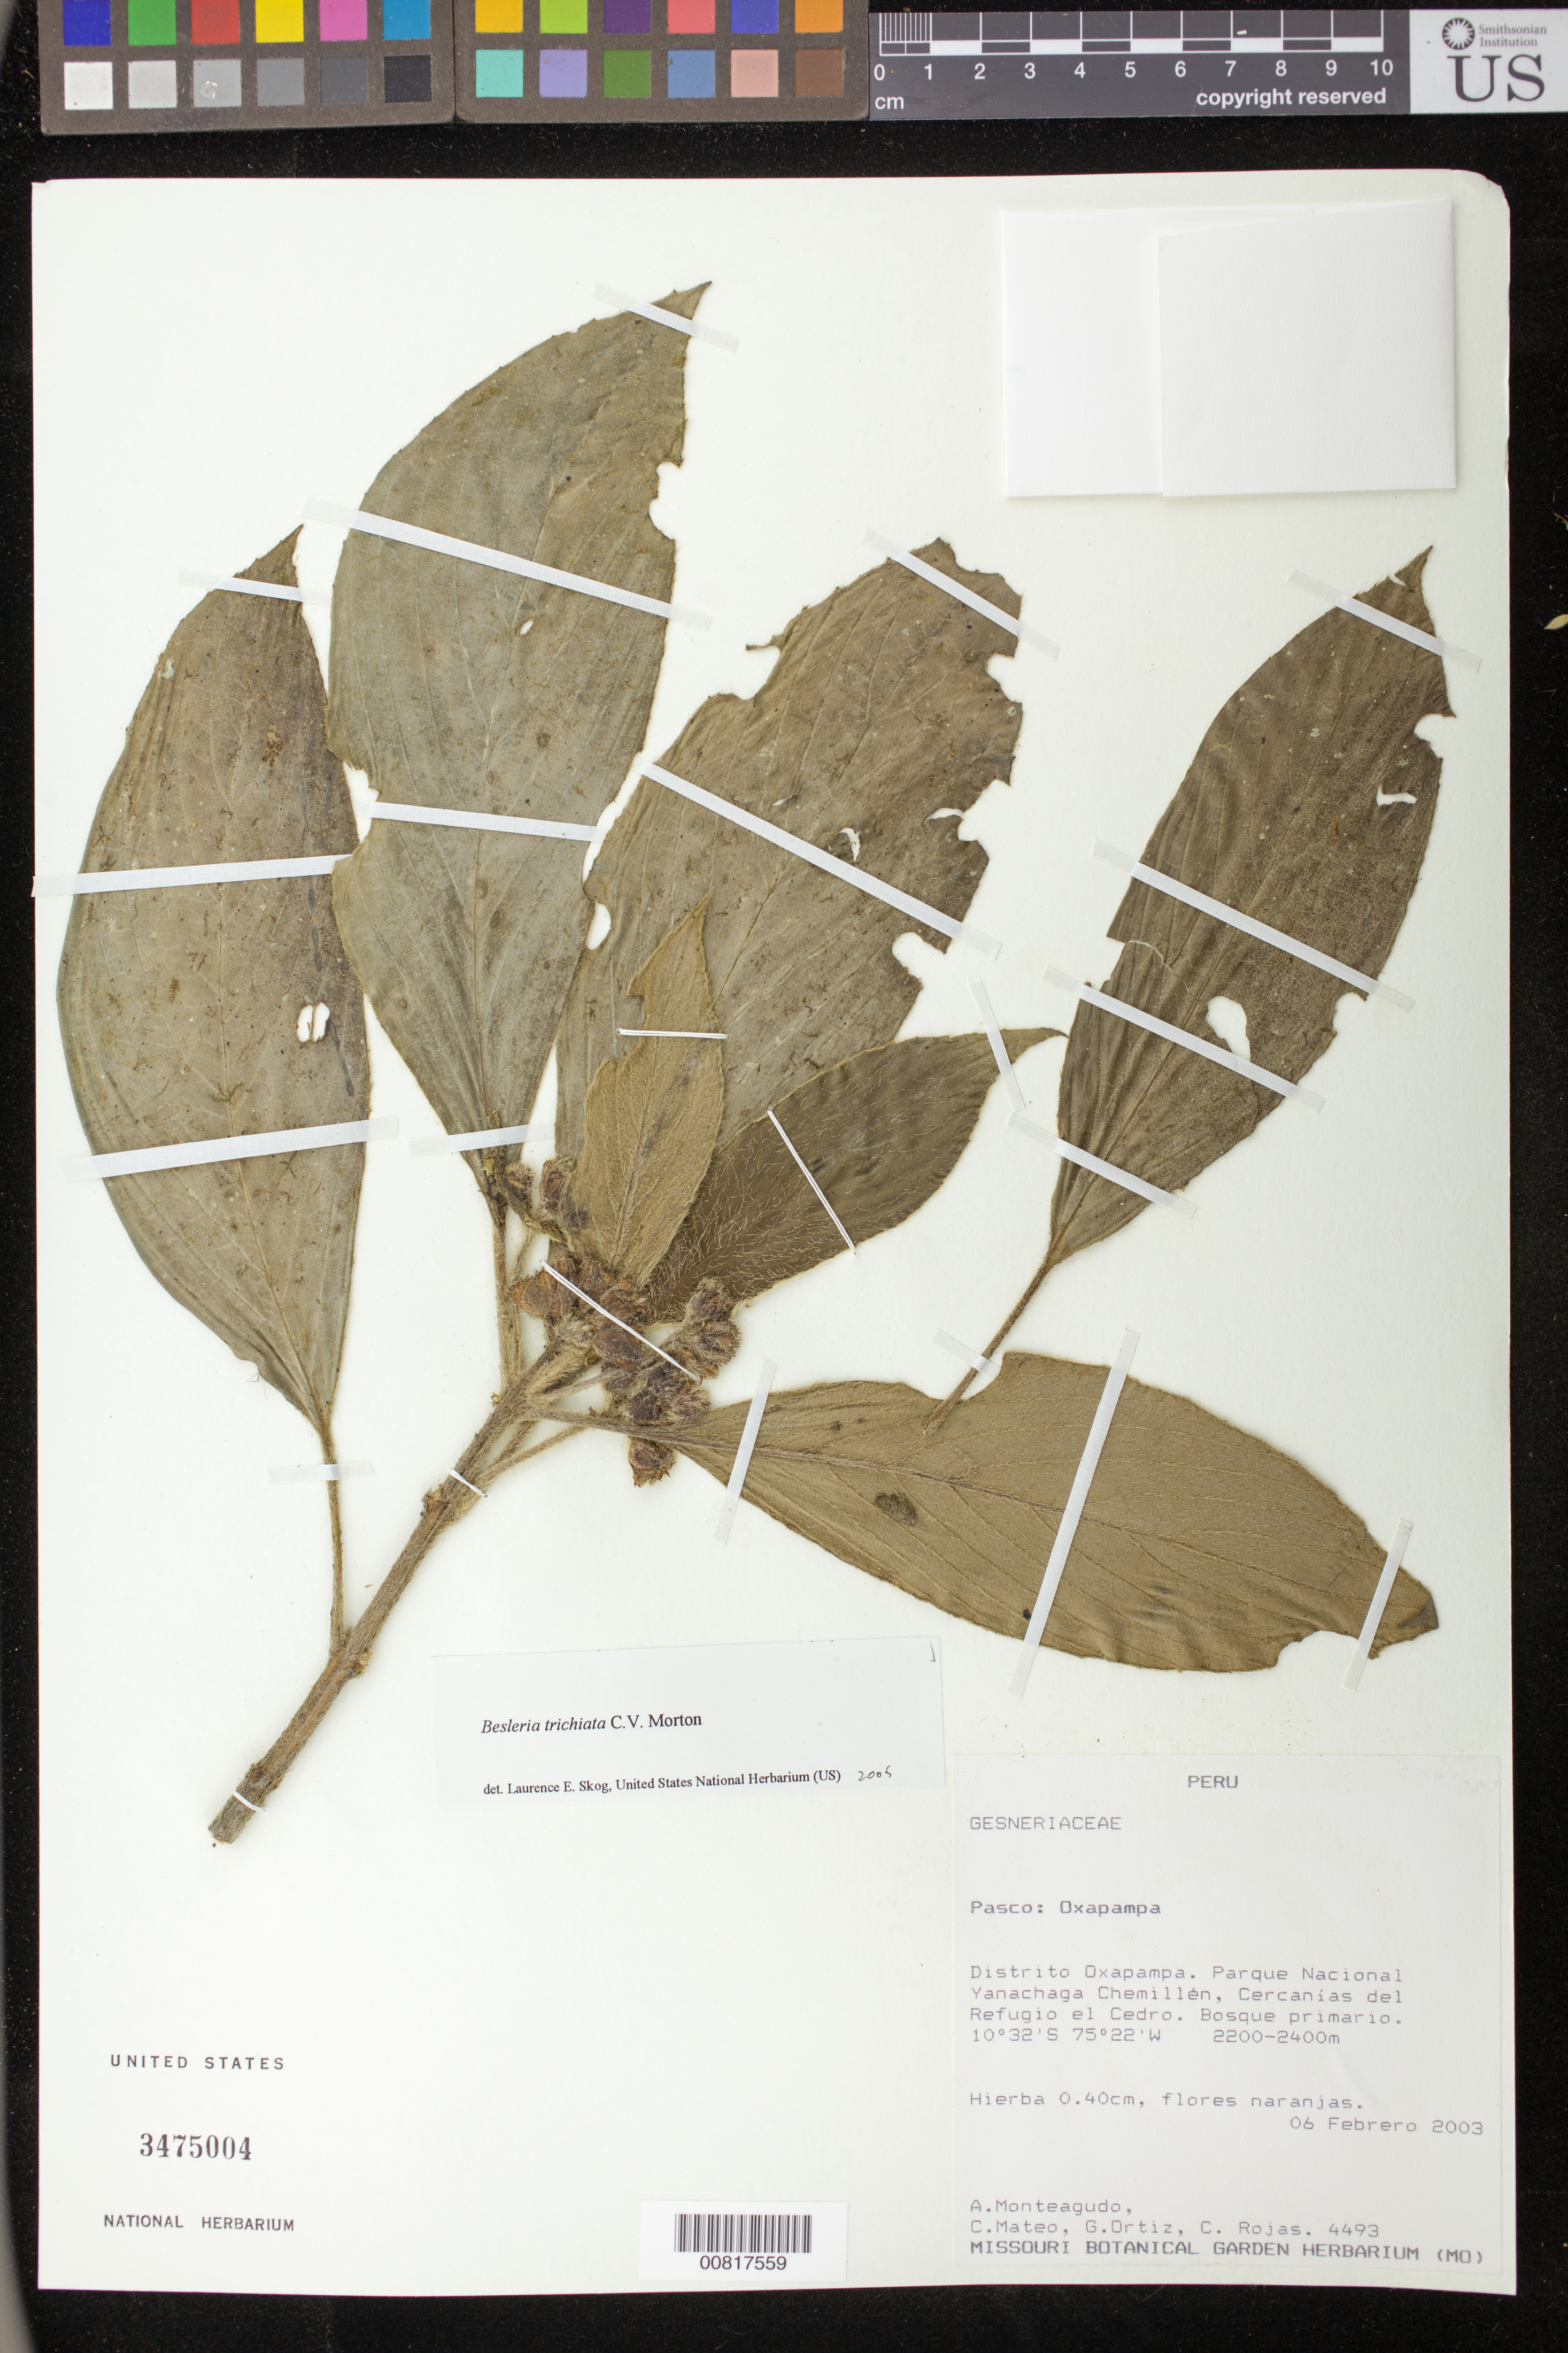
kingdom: Plantae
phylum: Tracheophyta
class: Magnoliopsida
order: Lamiales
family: Gesneriaceae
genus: Besleria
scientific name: Besleria trichiata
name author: C.V. Morton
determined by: Skog, Laurence E.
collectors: A. Monteagudo, C. Mateo, G. Ortiz & C. Rojas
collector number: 4493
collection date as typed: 06 Feb 2003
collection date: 2003-02-06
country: Peru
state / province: Pasco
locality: Pasco: Oxapampa. Parque Nacional Yanachaga Chemillén, Cercanías del Refugio el Cedro.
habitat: Bosque primario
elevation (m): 2200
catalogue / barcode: US 3475004